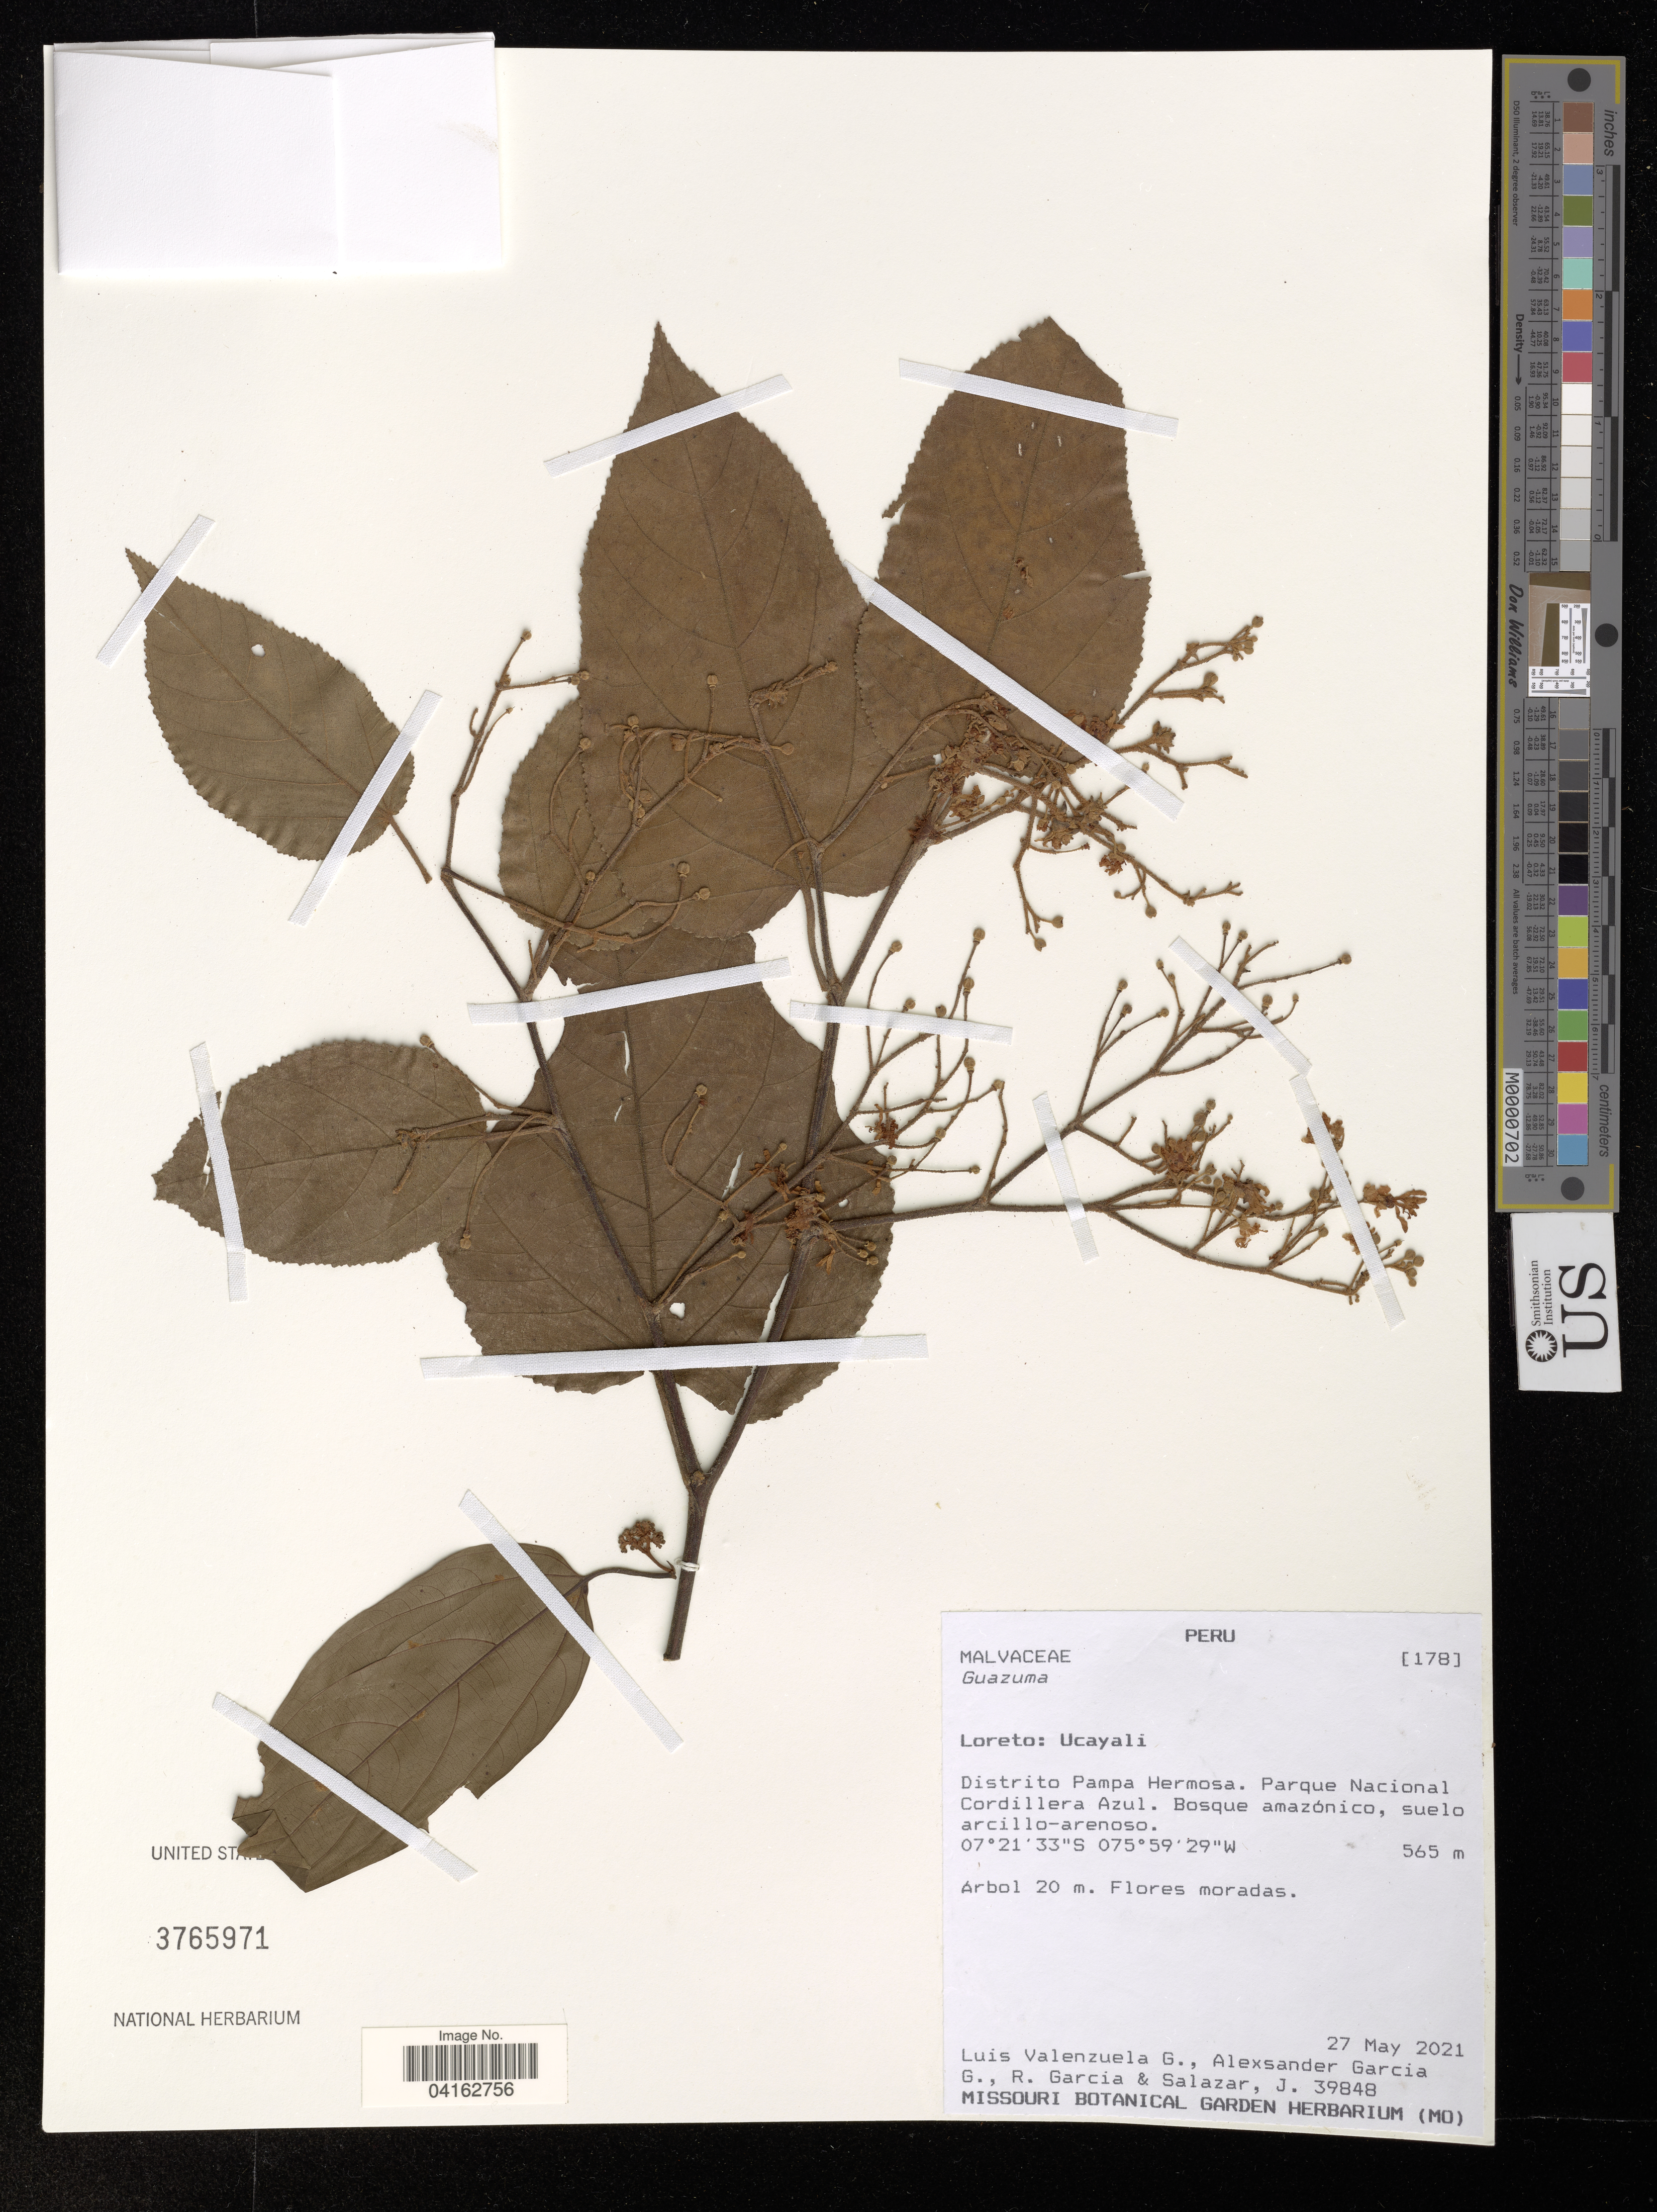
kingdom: Plantae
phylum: Tracheophyta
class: Magnoliopsida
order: Malvales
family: Malvaceae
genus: Guazuma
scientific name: Guazuma crinita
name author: Mart.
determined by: Dorr, Laurence J., Curator (BOT), Smithsonian Institution - National Museum of Natural History (UNITED STATES)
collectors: L. Valenzuela, A. Garcia, R. Garcia S. & J. Salazar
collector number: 39848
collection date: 2021-05-27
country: Peru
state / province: Ucayali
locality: Loreto. Distrito Pampa Hermosa. Parque Nacional cordillera Azul. Bosque amazónico, suelo arcillo-arenoso.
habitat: bosque amazonico, suelo arcillo-arenoso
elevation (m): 565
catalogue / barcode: US 3765971